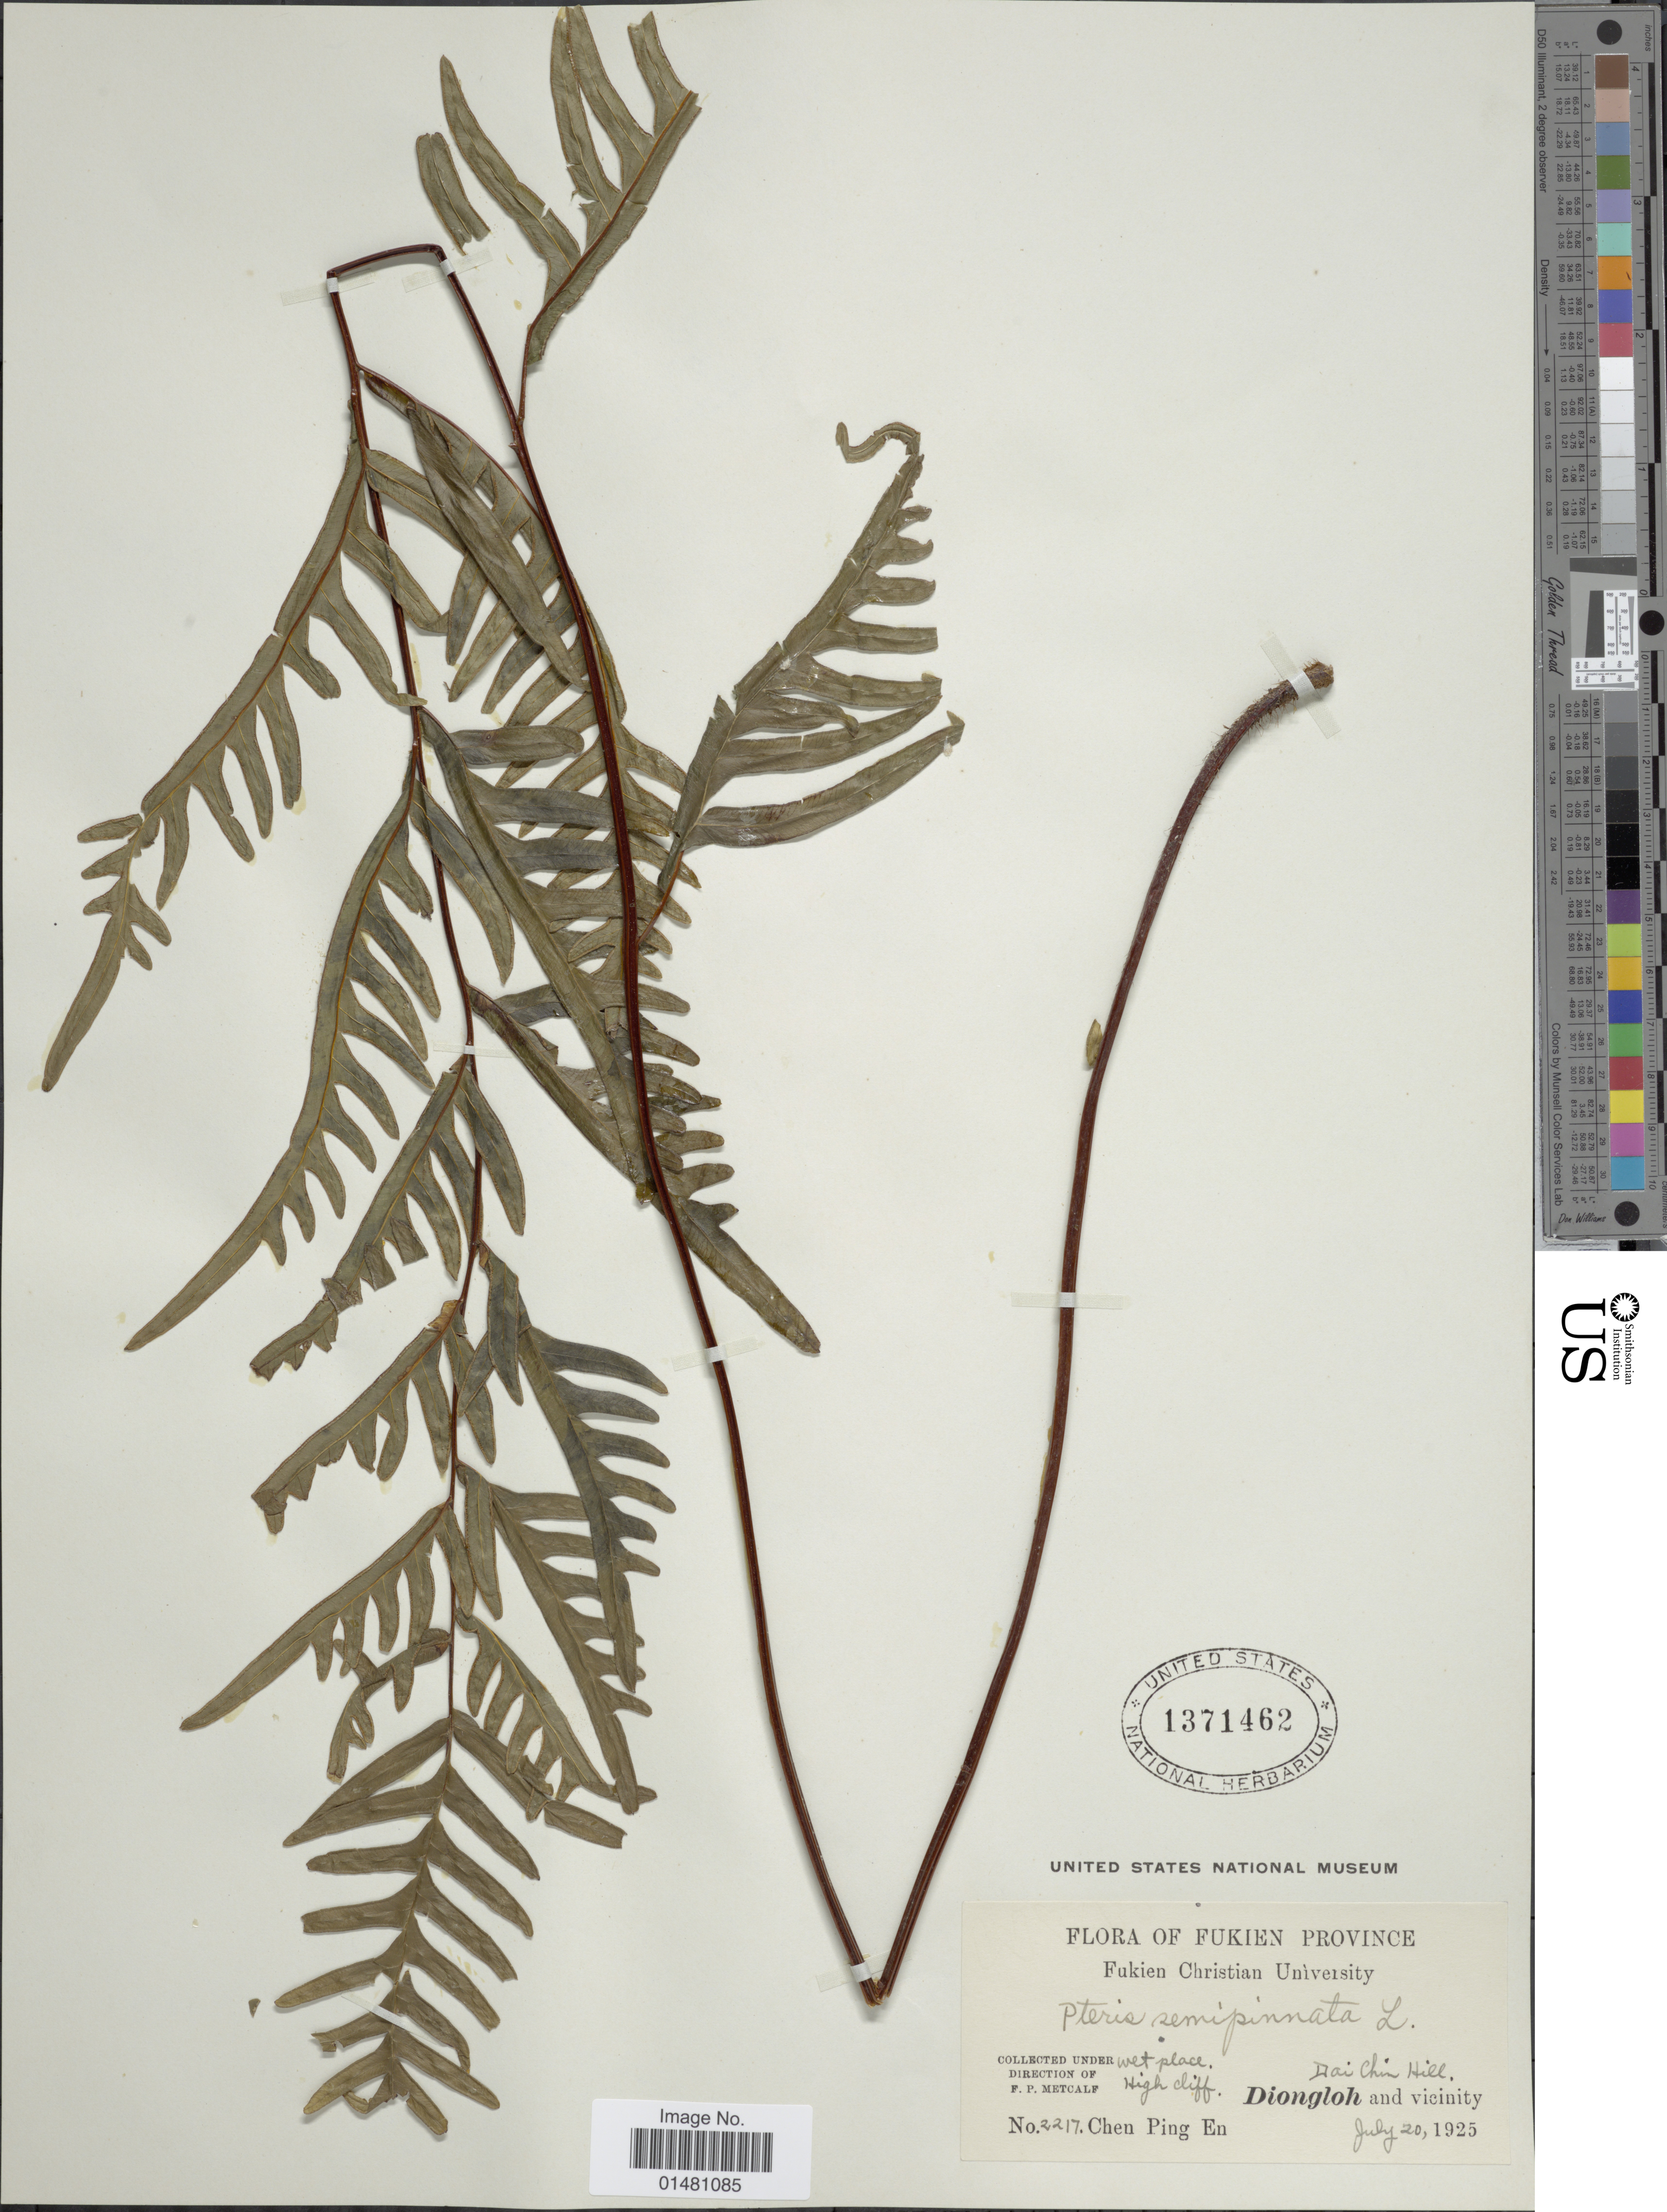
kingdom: Plantae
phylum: Tracheophyta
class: Polypodiopsida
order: Polypodiales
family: Pteridaceae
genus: Pteris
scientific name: Pteris semipinnata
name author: L.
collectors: C. En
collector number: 2217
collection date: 1925-07-20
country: China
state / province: Fujian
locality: Fukien Province, Dai Chin Hill, Diongloh and vicinity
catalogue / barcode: US 1371462